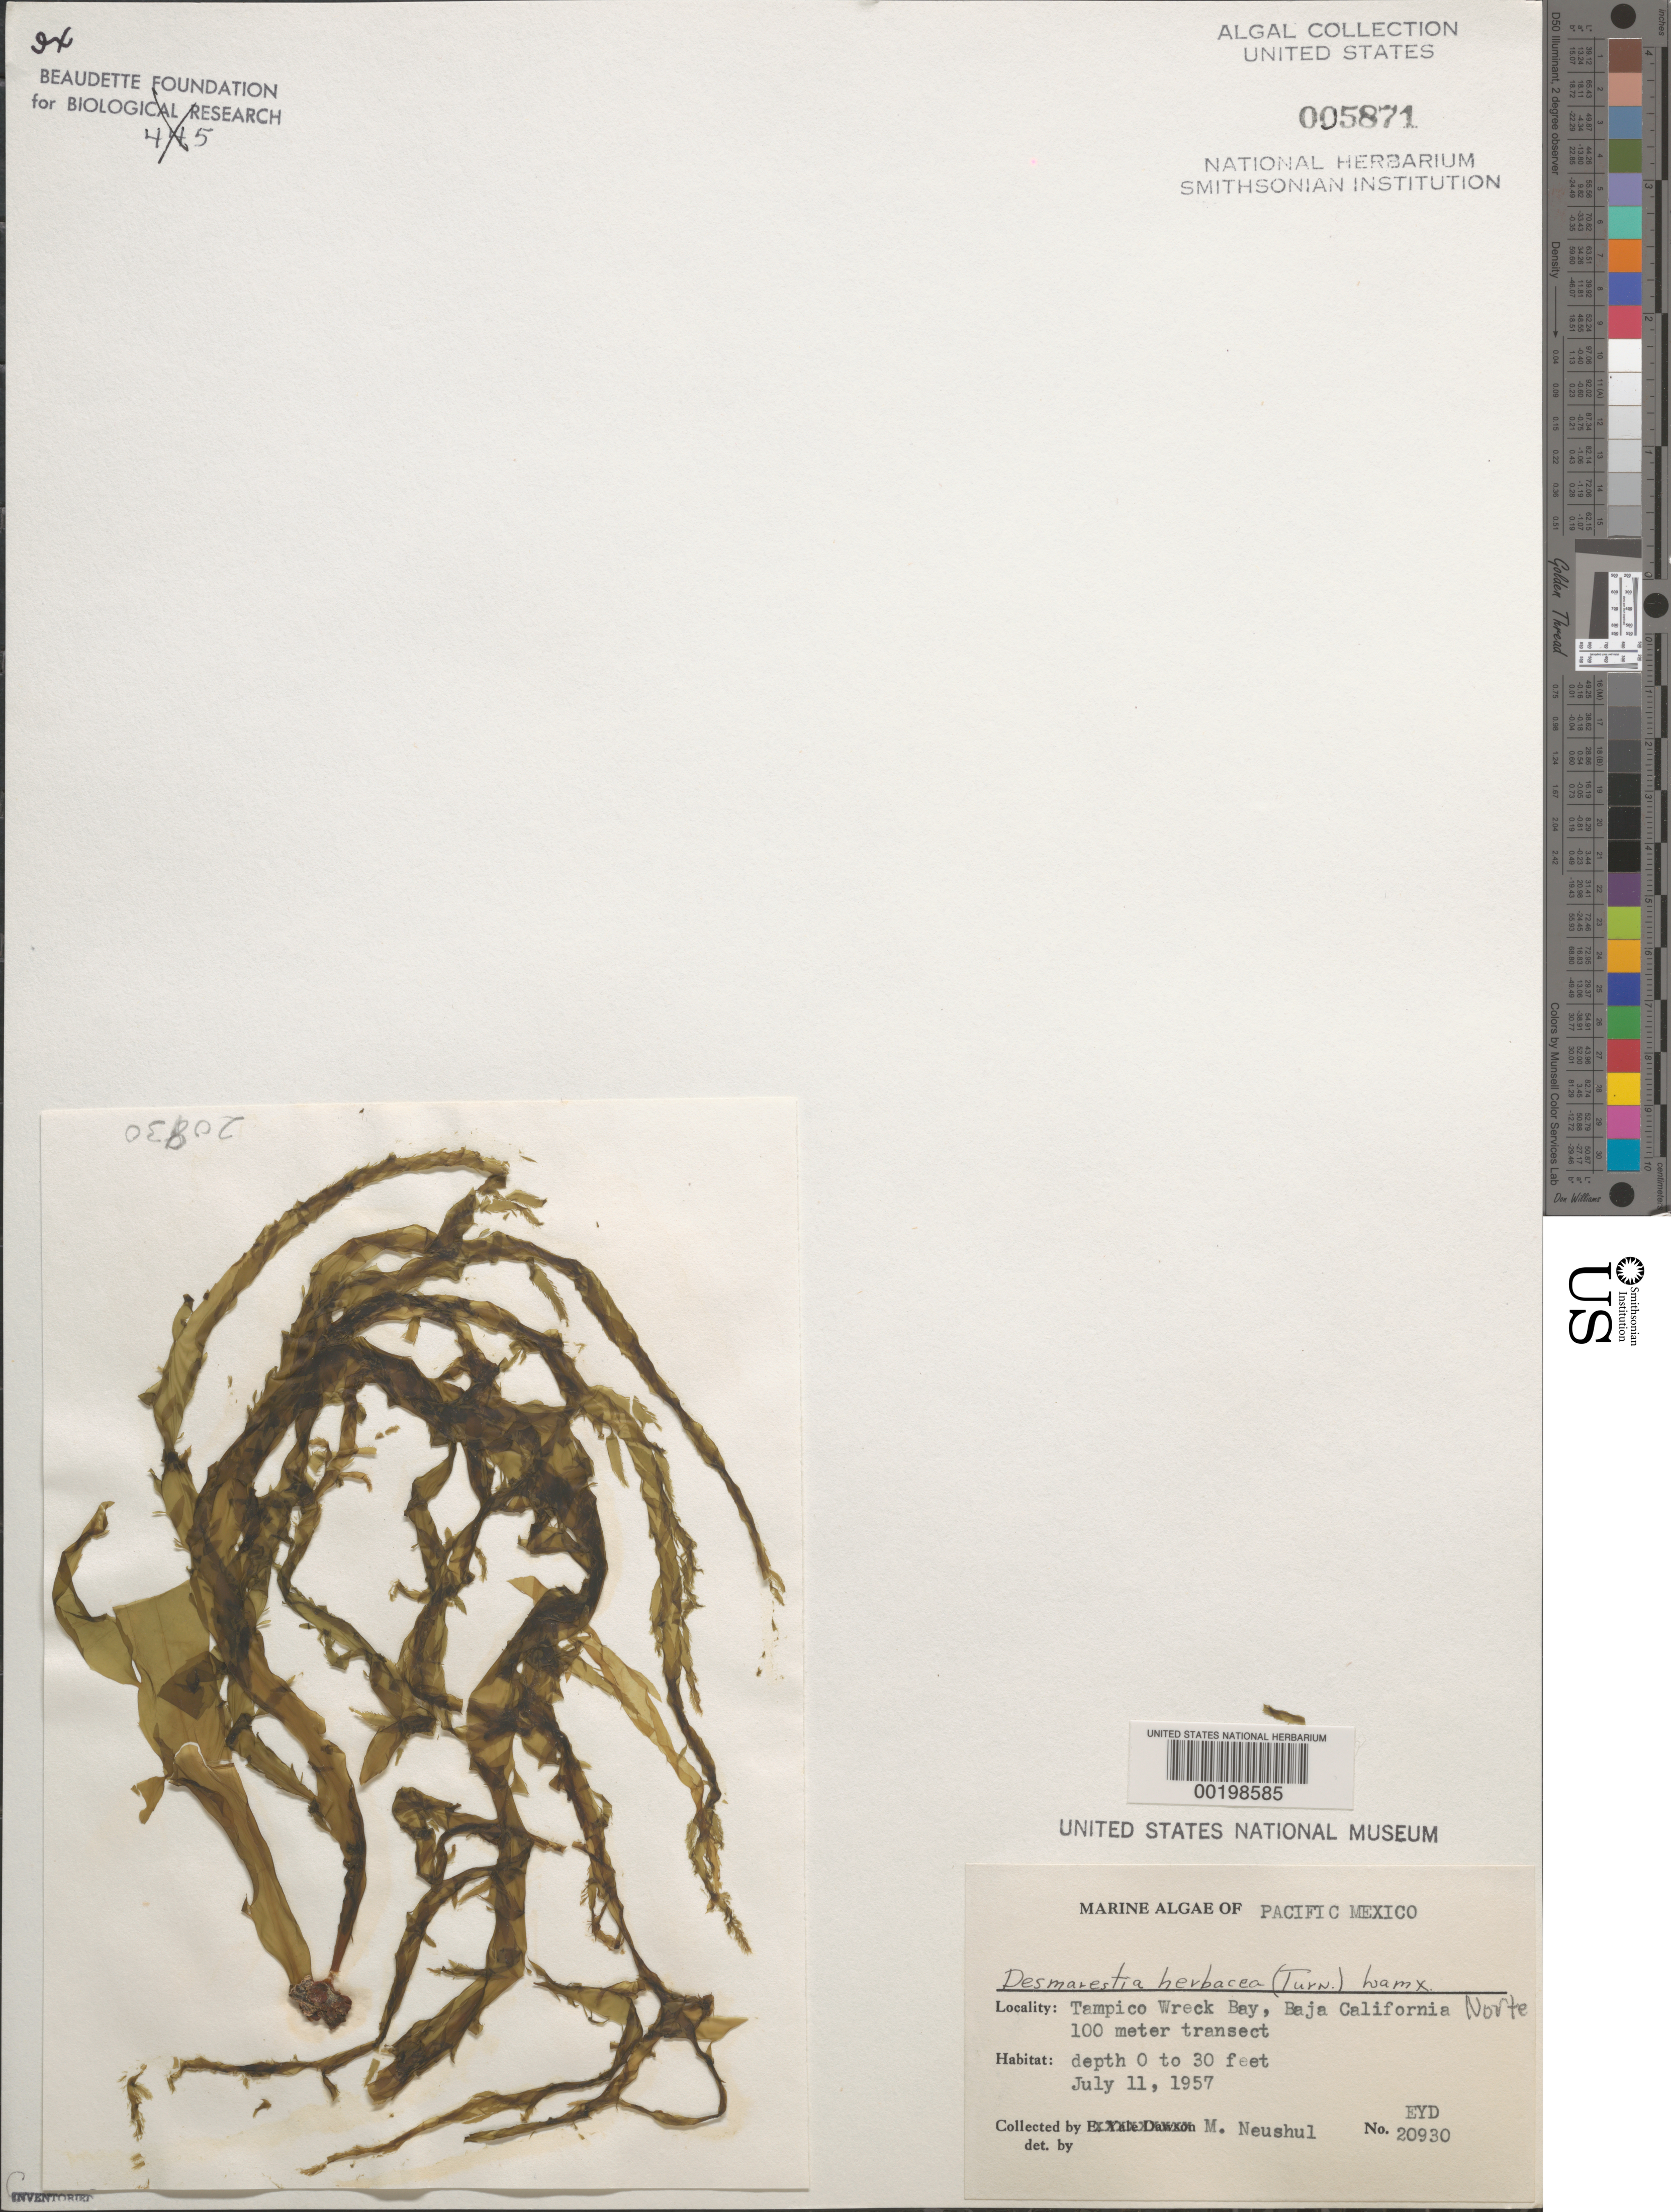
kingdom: Chromista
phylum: Ochrophyta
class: Phaeophyceae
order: Desmarestiales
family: Desmarestiaceae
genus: Desmarestia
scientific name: Desmarestia herbacea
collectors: M. Neushul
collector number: EYD 20930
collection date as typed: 11 Jul 1957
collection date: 1957-07-11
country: Mexico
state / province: Baja California Norte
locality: Tampico Wreck Bay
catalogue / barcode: US 5871